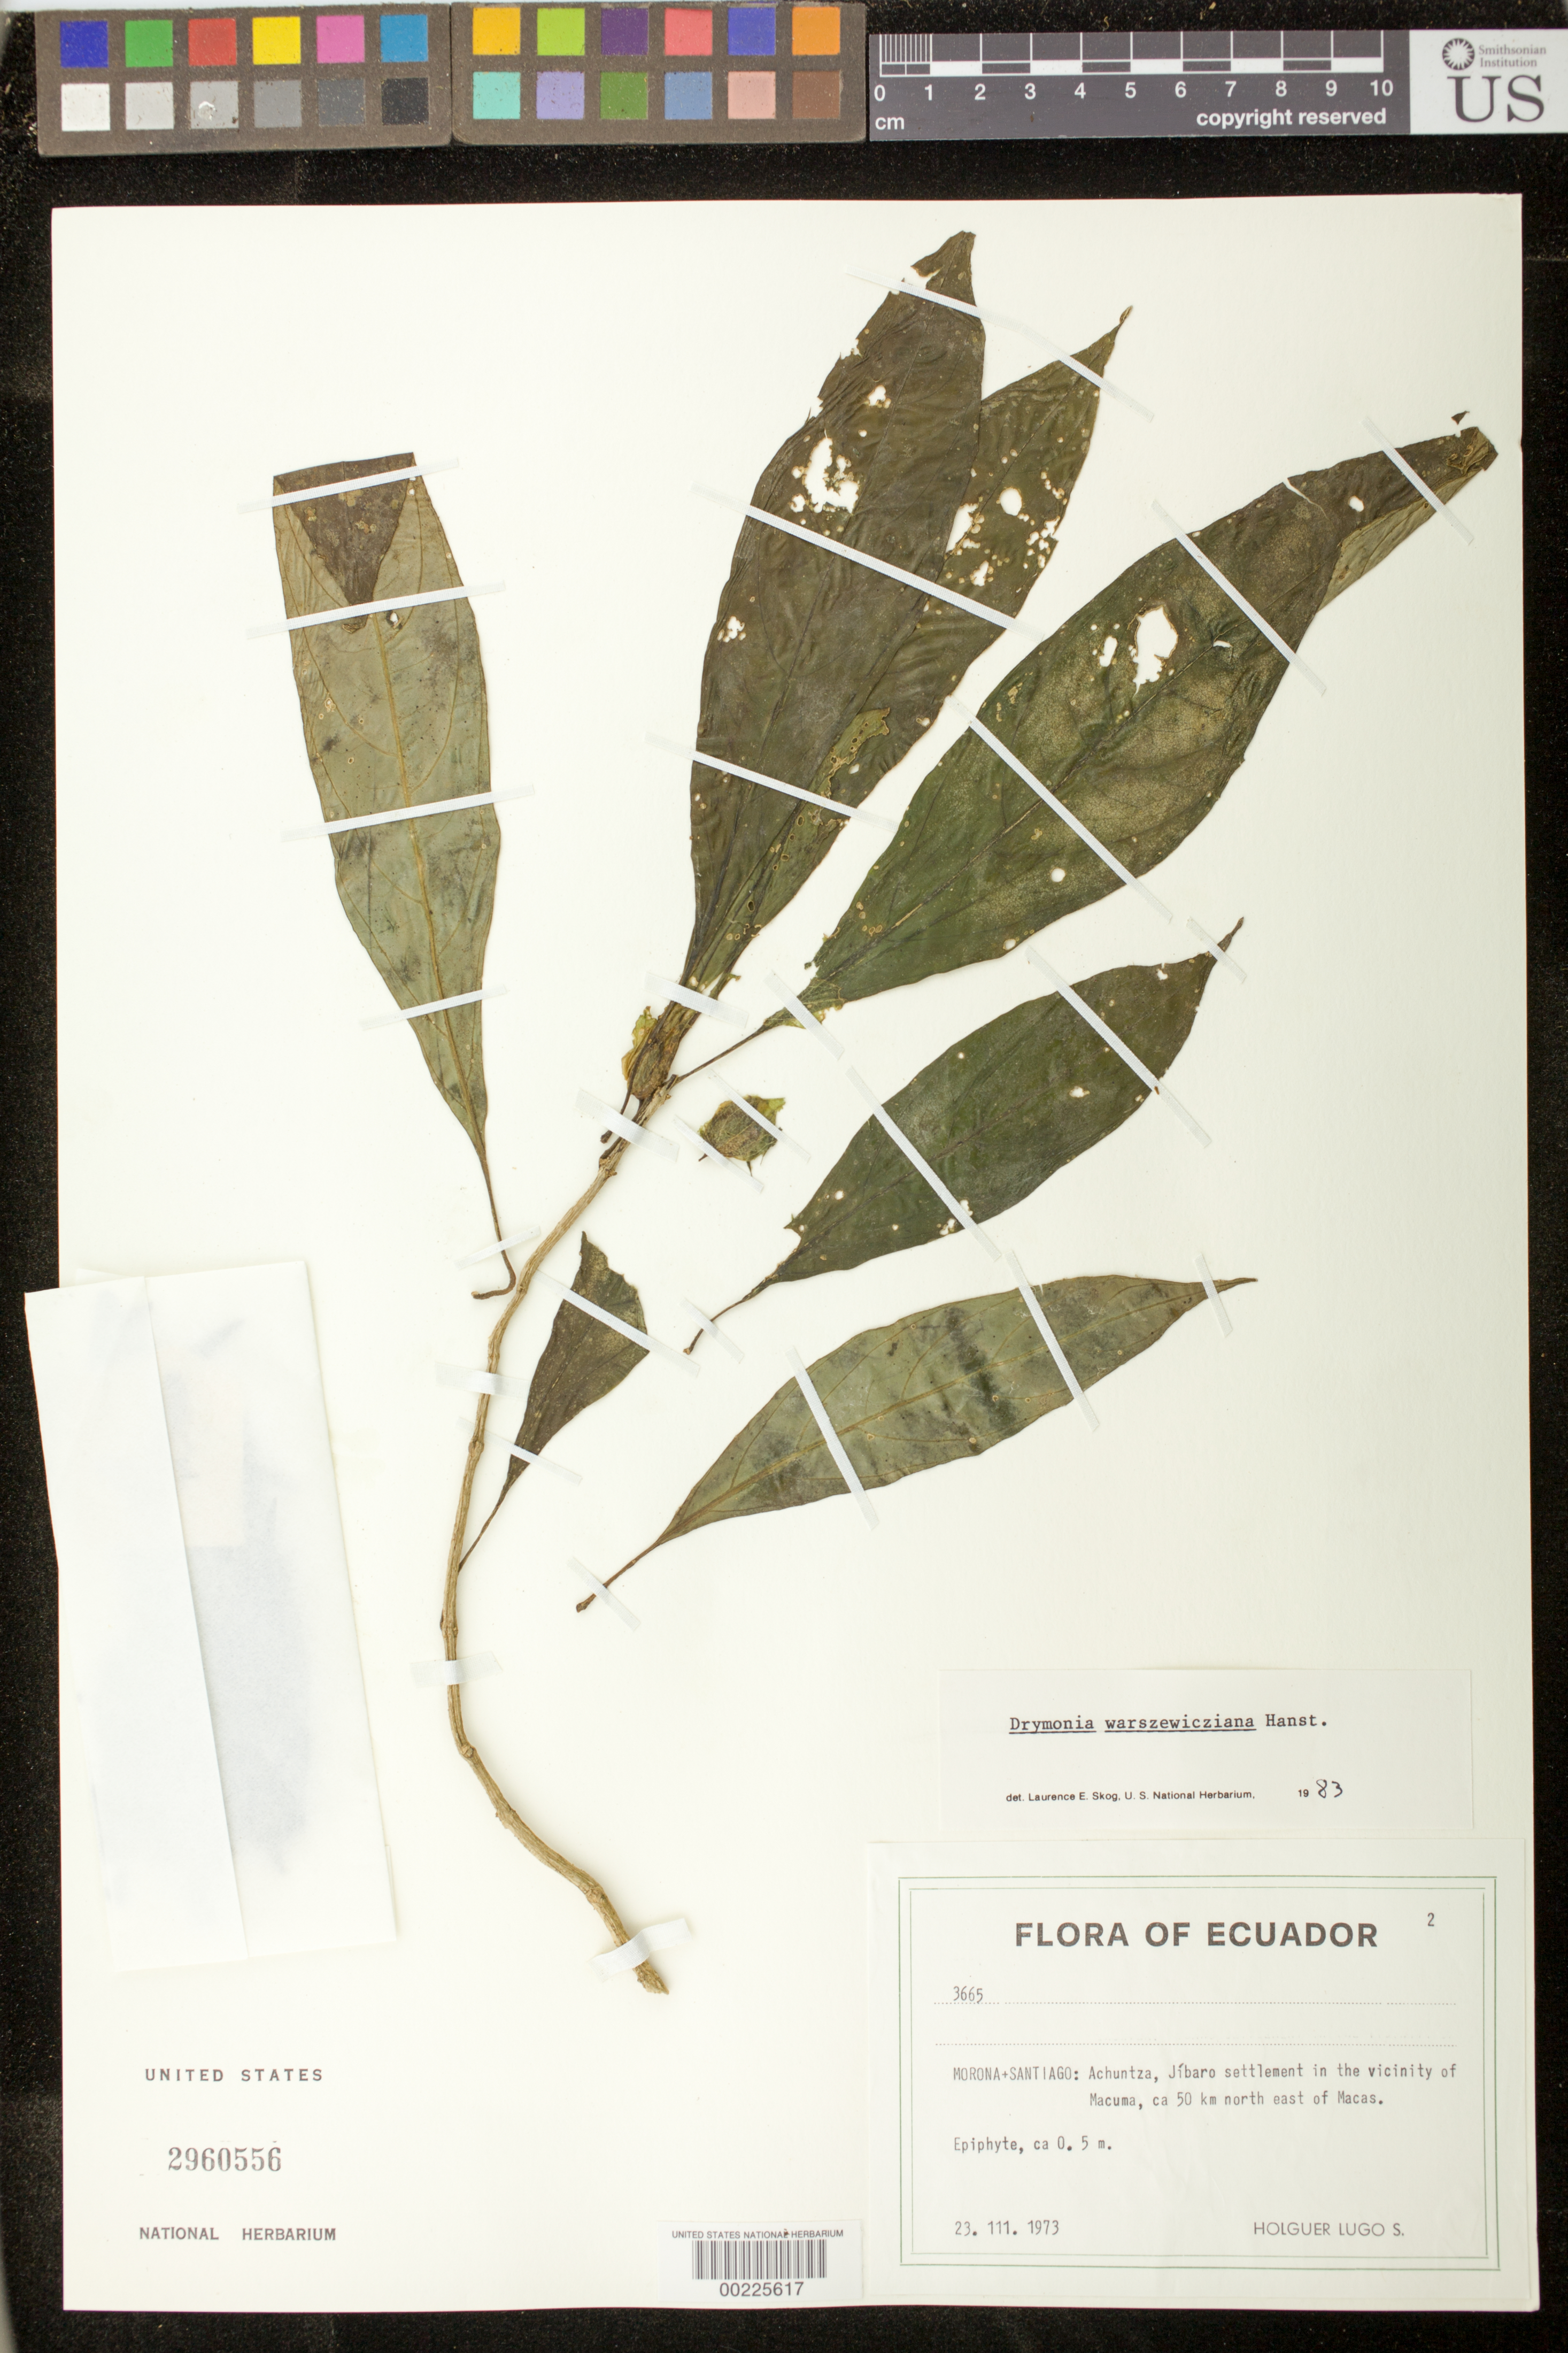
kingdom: Plantae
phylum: Tracheophyta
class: Magnoliopsida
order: Lamiales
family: Gesneriaceae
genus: Drymonia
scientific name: Drymonia warszewicziana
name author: Hanst.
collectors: H. Lugo S.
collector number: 3665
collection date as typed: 23 Mar 1973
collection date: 1973-03-23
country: Ecuador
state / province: Morona-Santiago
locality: Achuntza, Jibaro settlement in the vicinity of Macuma, about 50 km NE of Macas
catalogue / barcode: US 2960556